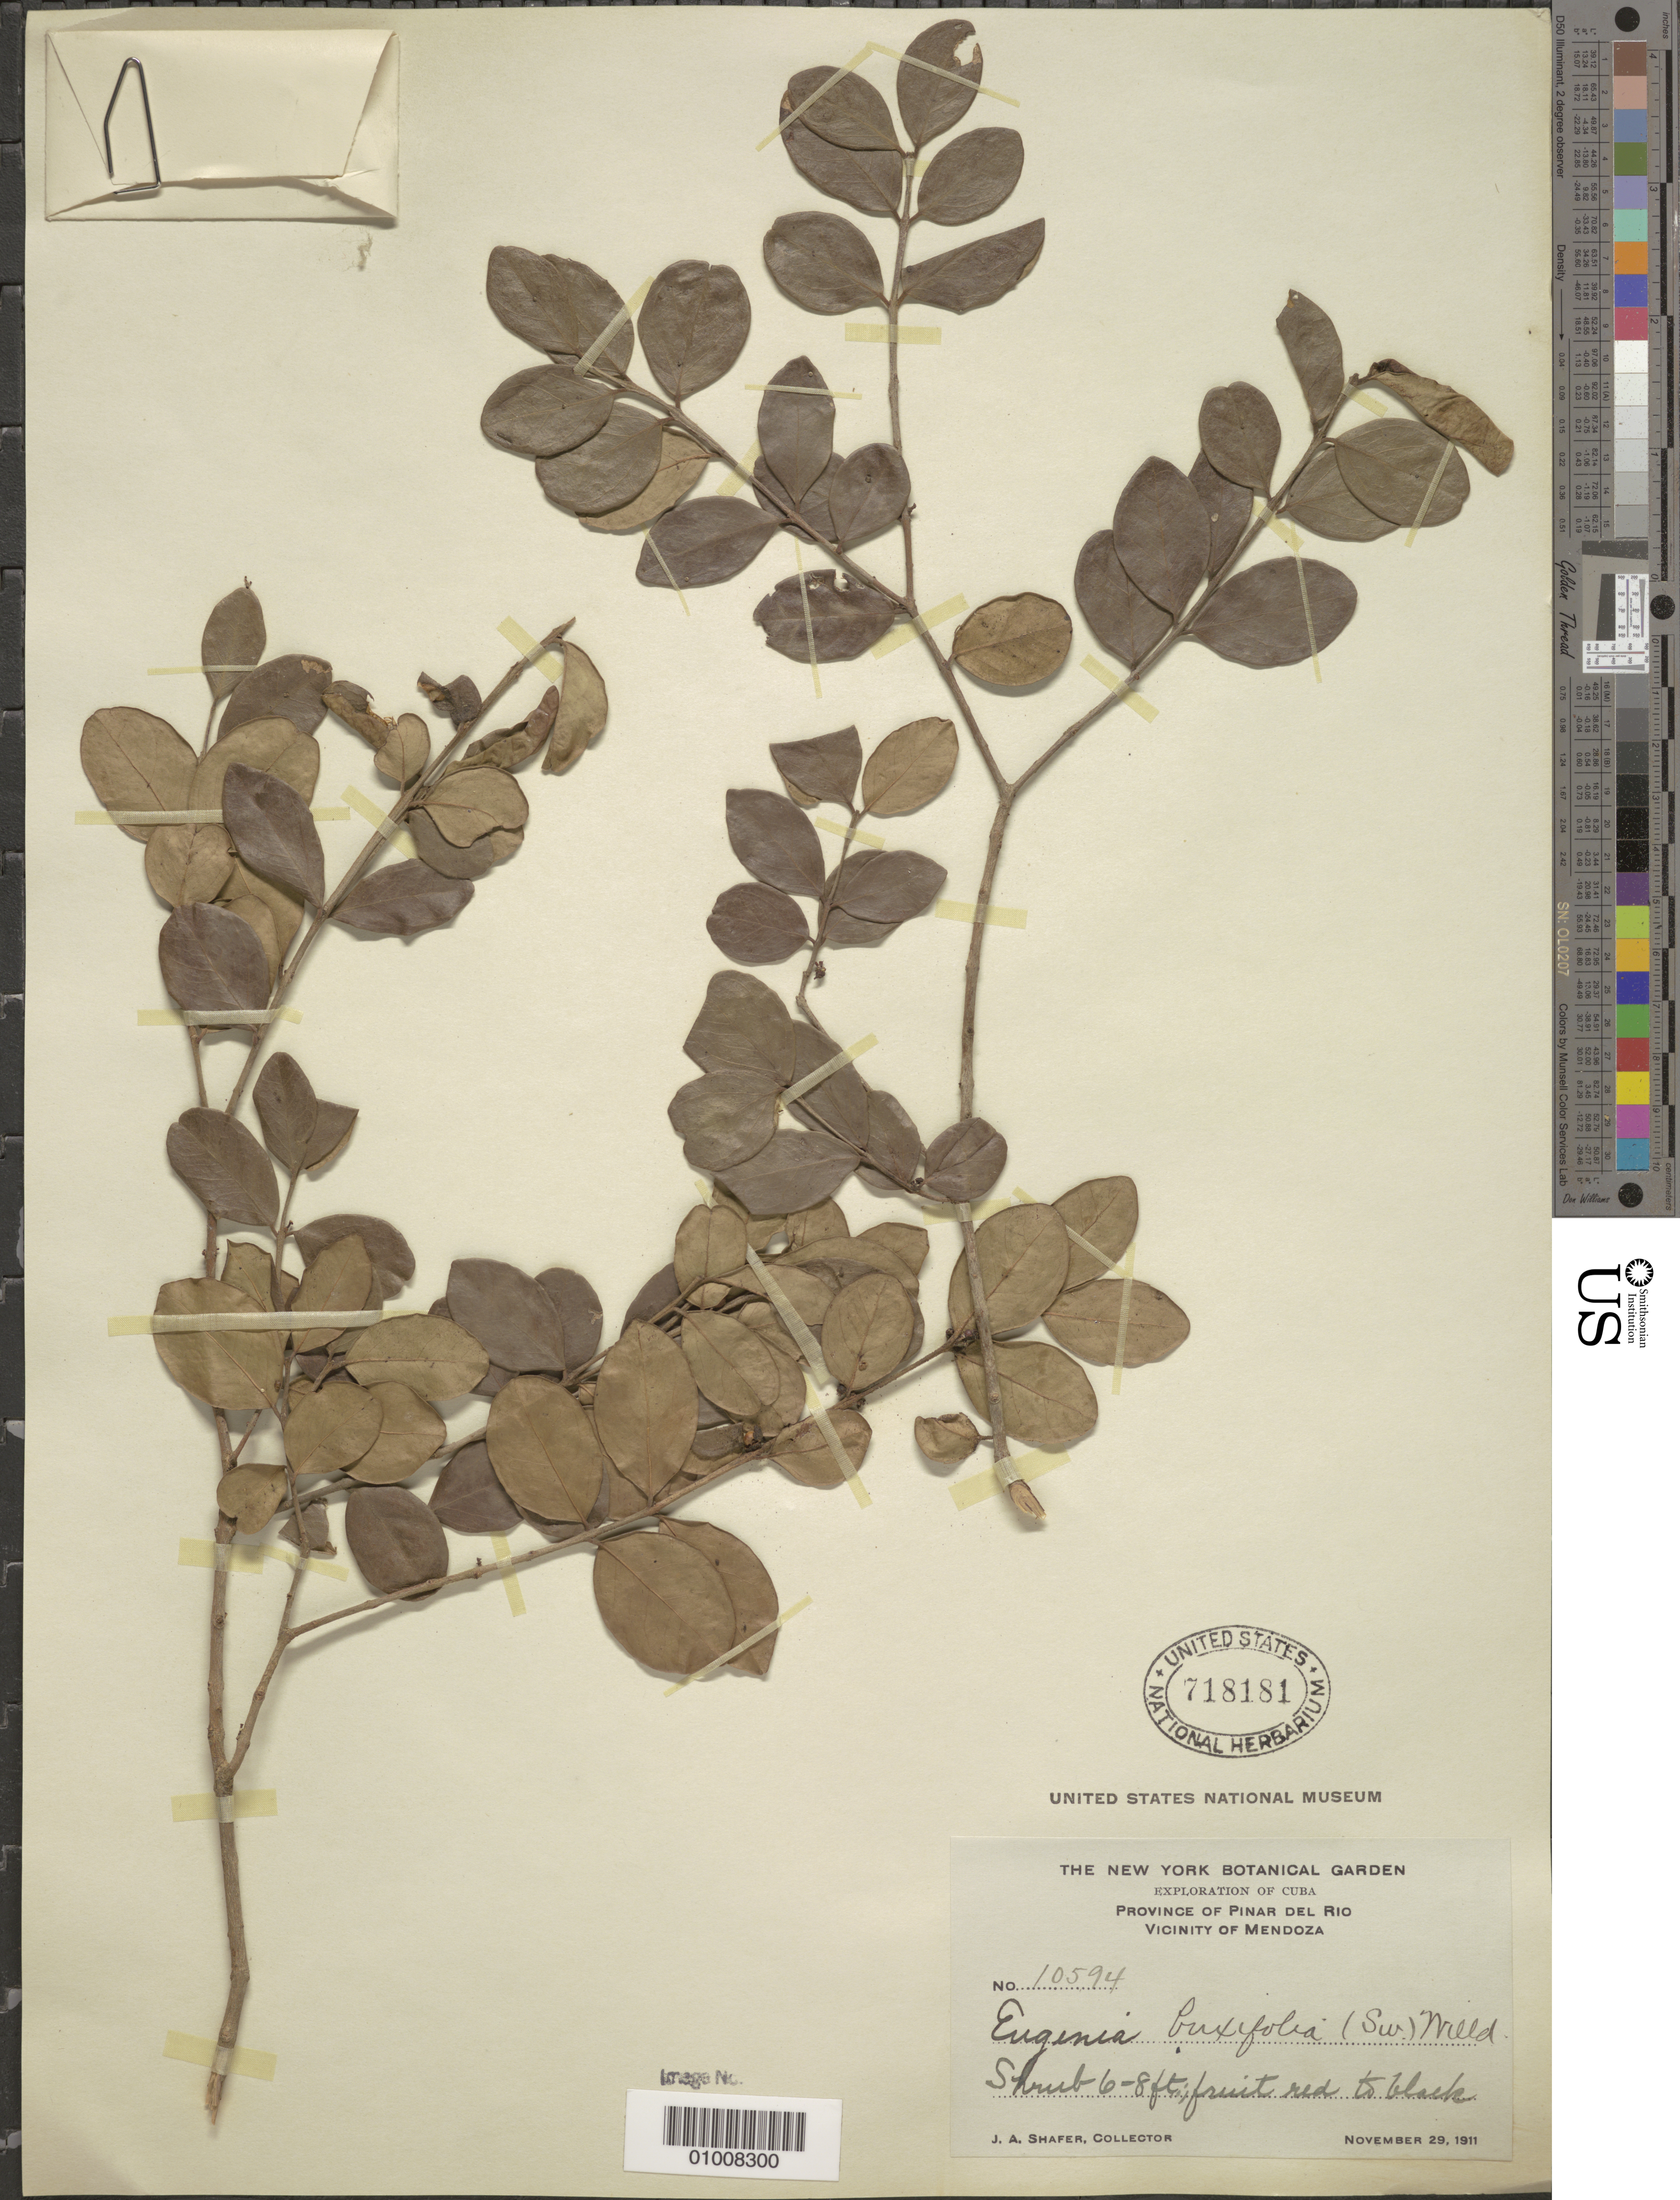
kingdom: Plantae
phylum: Tracheophyta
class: Magnoliopsida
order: Myrtales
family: Myrtaceae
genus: Eugenia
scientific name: Eugenia foetida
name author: Pers.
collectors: J. A. Shafer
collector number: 10594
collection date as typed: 29 Nov 1911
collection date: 1911-11-29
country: Cuba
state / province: Pinar del Rio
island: Cuba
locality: Vicinity of Mendoza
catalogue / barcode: US 718181